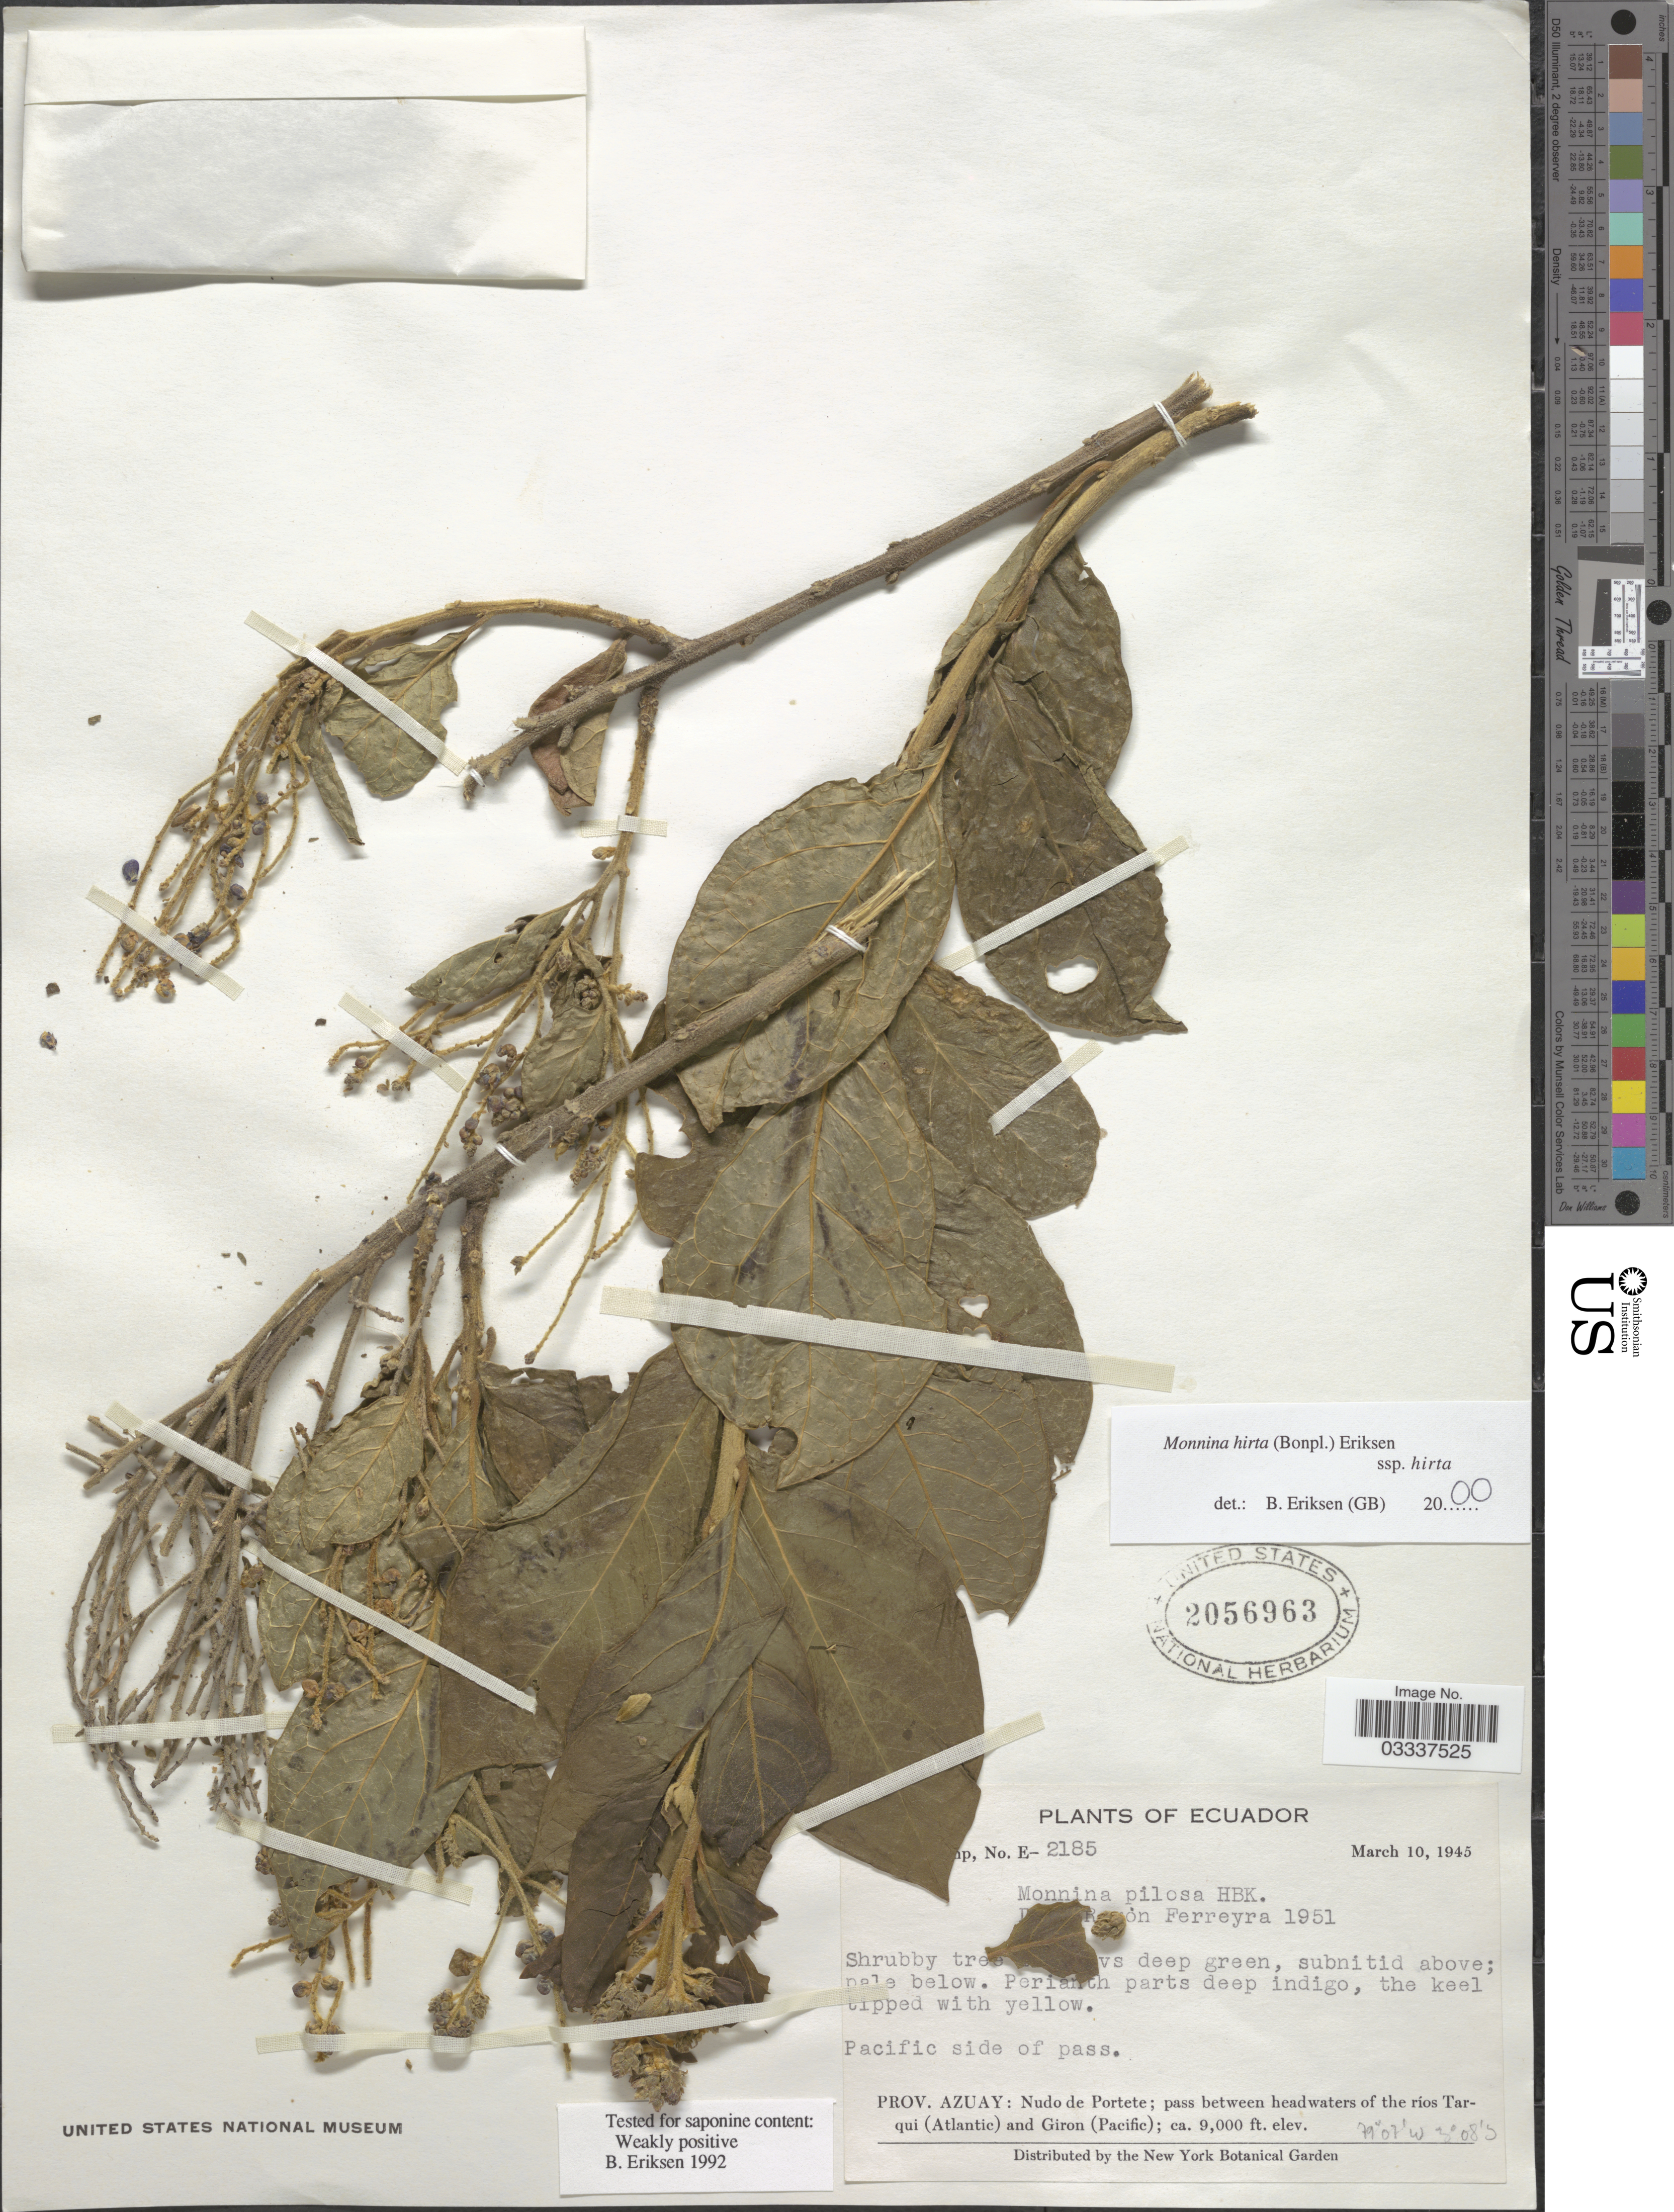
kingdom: Plantae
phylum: Tracheophyta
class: Magnoliopsida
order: Fabales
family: Polygalaceae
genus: Monnina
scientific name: Monnina hirta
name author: (Bonpl.) B. Eriksen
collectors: W. H. Camp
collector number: E-2185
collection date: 1945-03-10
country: Ecuador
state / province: Azuay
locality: Nudo de Portete; pass between headwaters of the ríos Tarqui (Atlantic) and Giron (Pacific).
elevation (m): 2743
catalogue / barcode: US 2056963